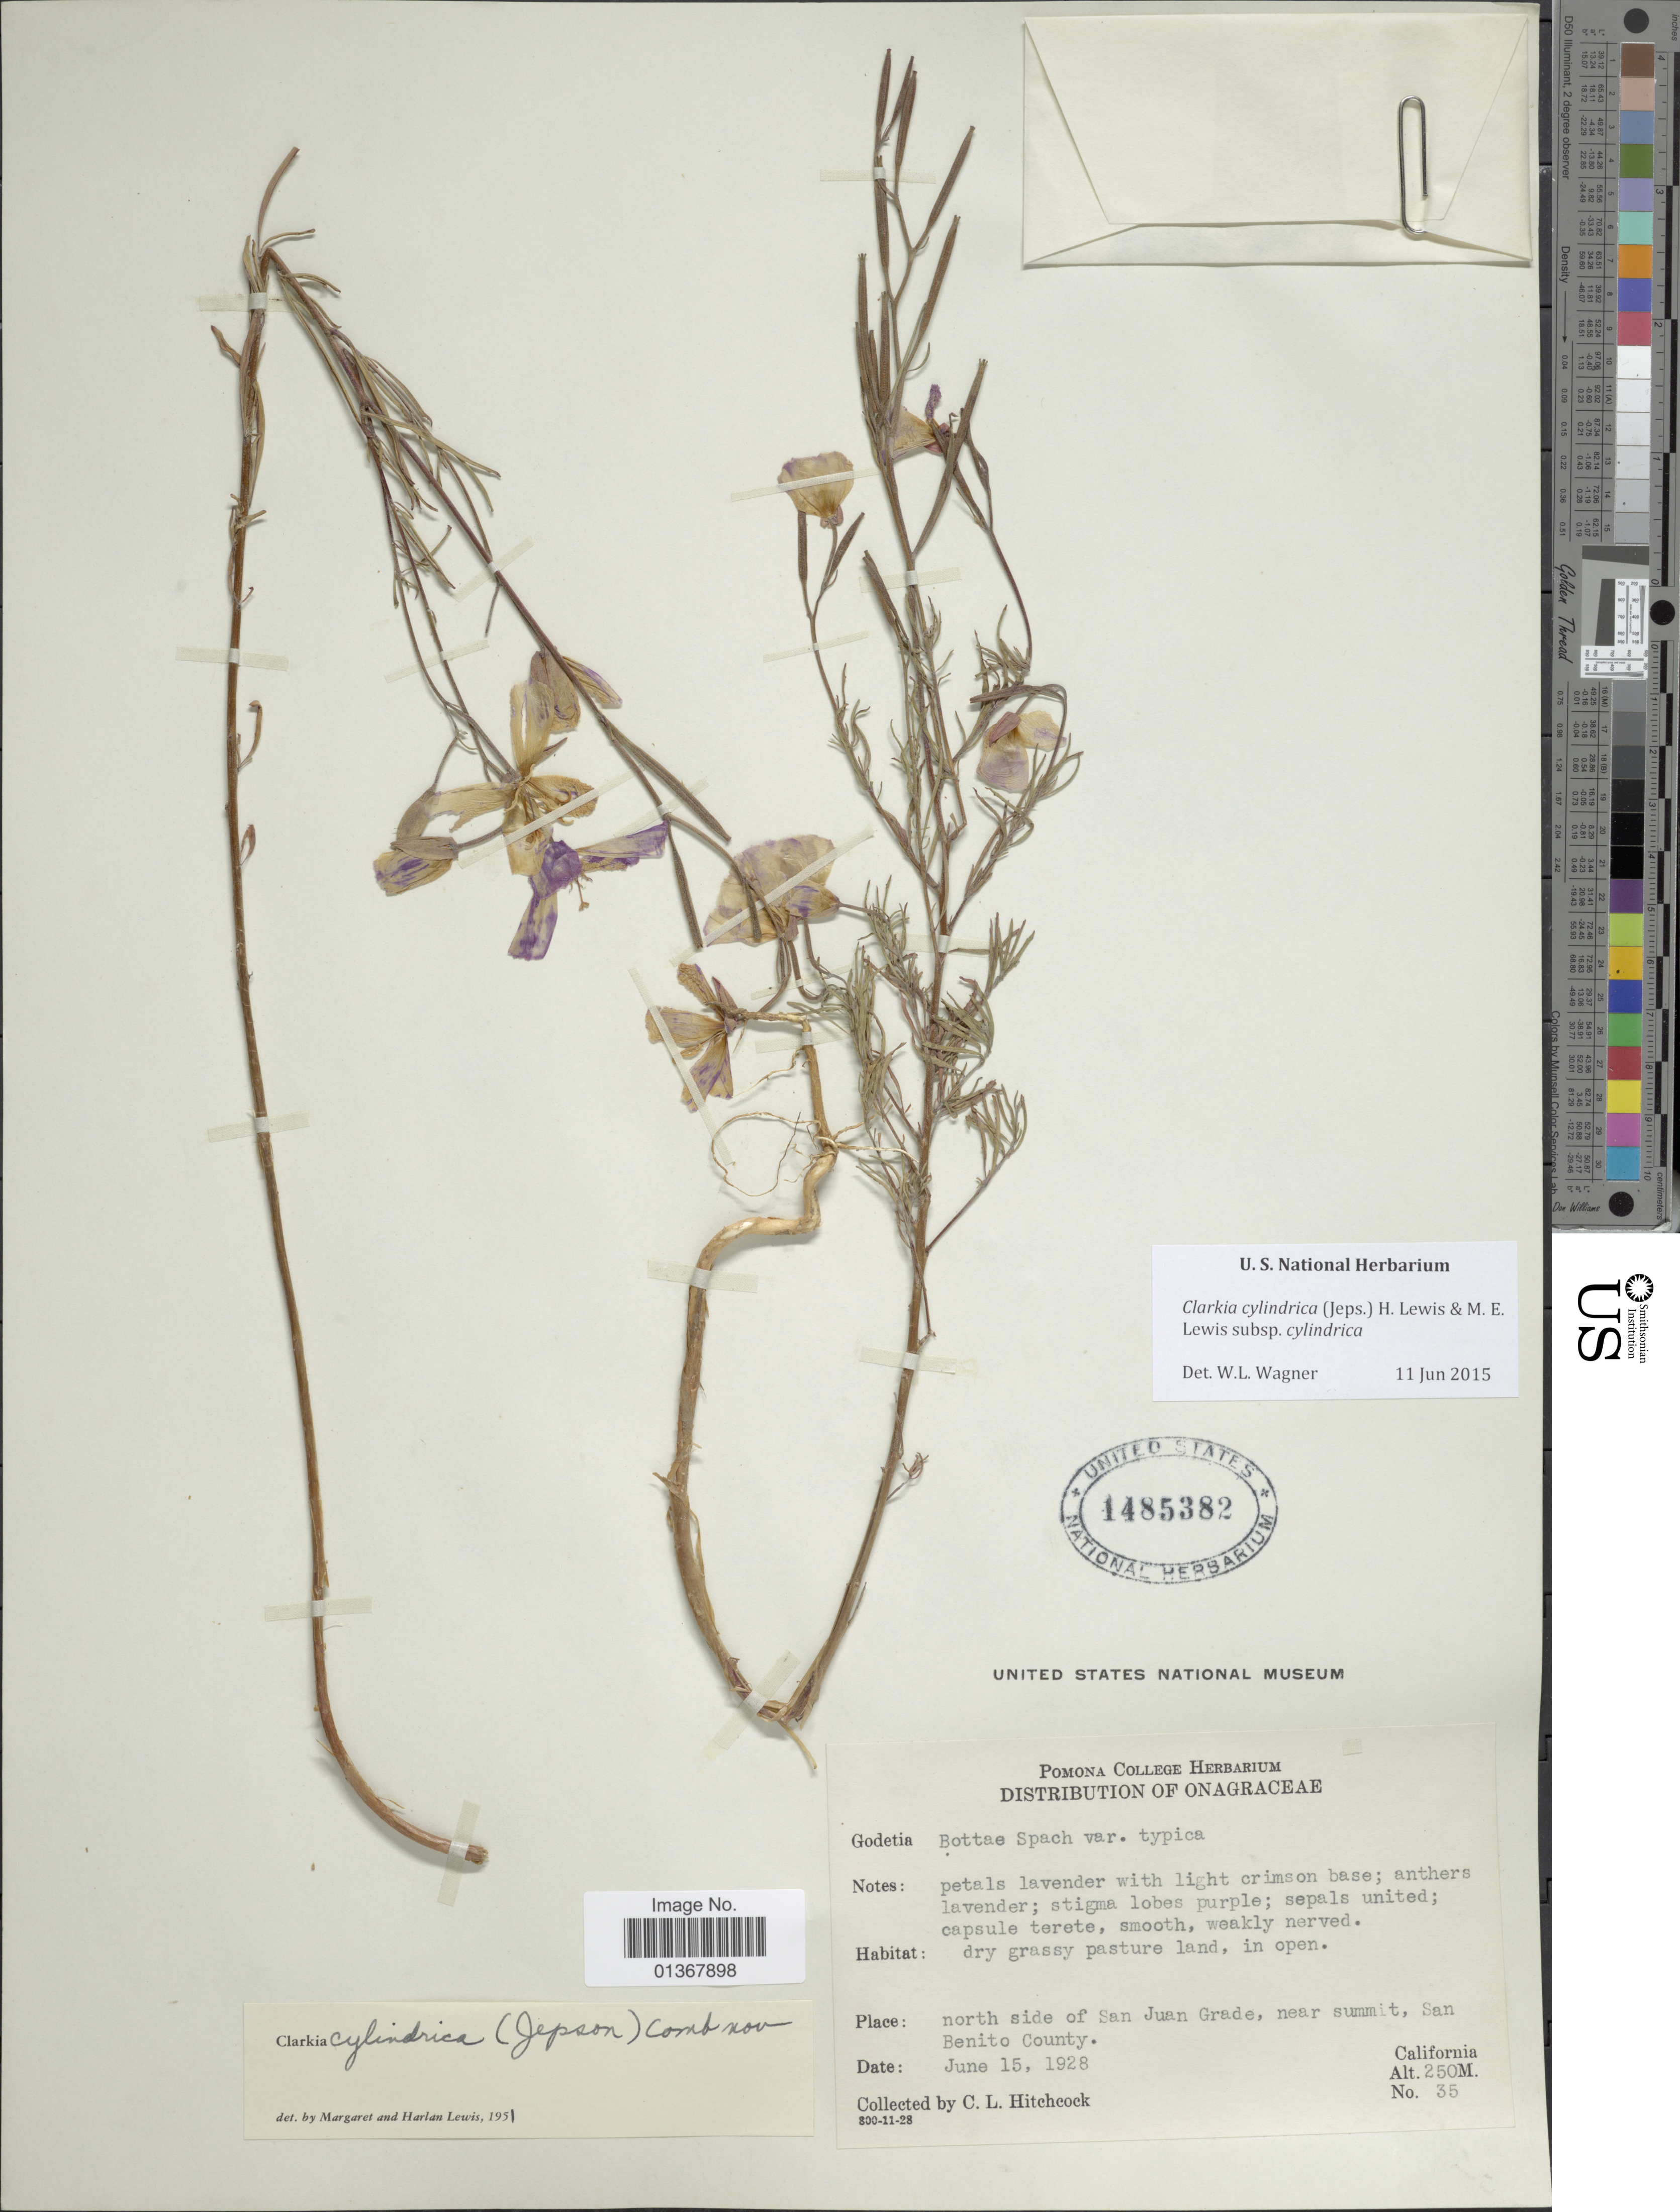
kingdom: Plantae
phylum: Tracheophyta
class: Magnoliopsida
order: Myrtales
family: Onagraceae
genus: Clarkia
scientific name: Clarkia cylindrica subsp. cylindrica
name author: (Jeps.) F. H. Lewis & M.R. Lewis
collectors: C. L. Hitchcock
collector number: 35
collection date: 1928-06-15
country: United States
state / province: California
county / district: San Benito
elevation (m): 250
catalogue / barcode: US 1485382